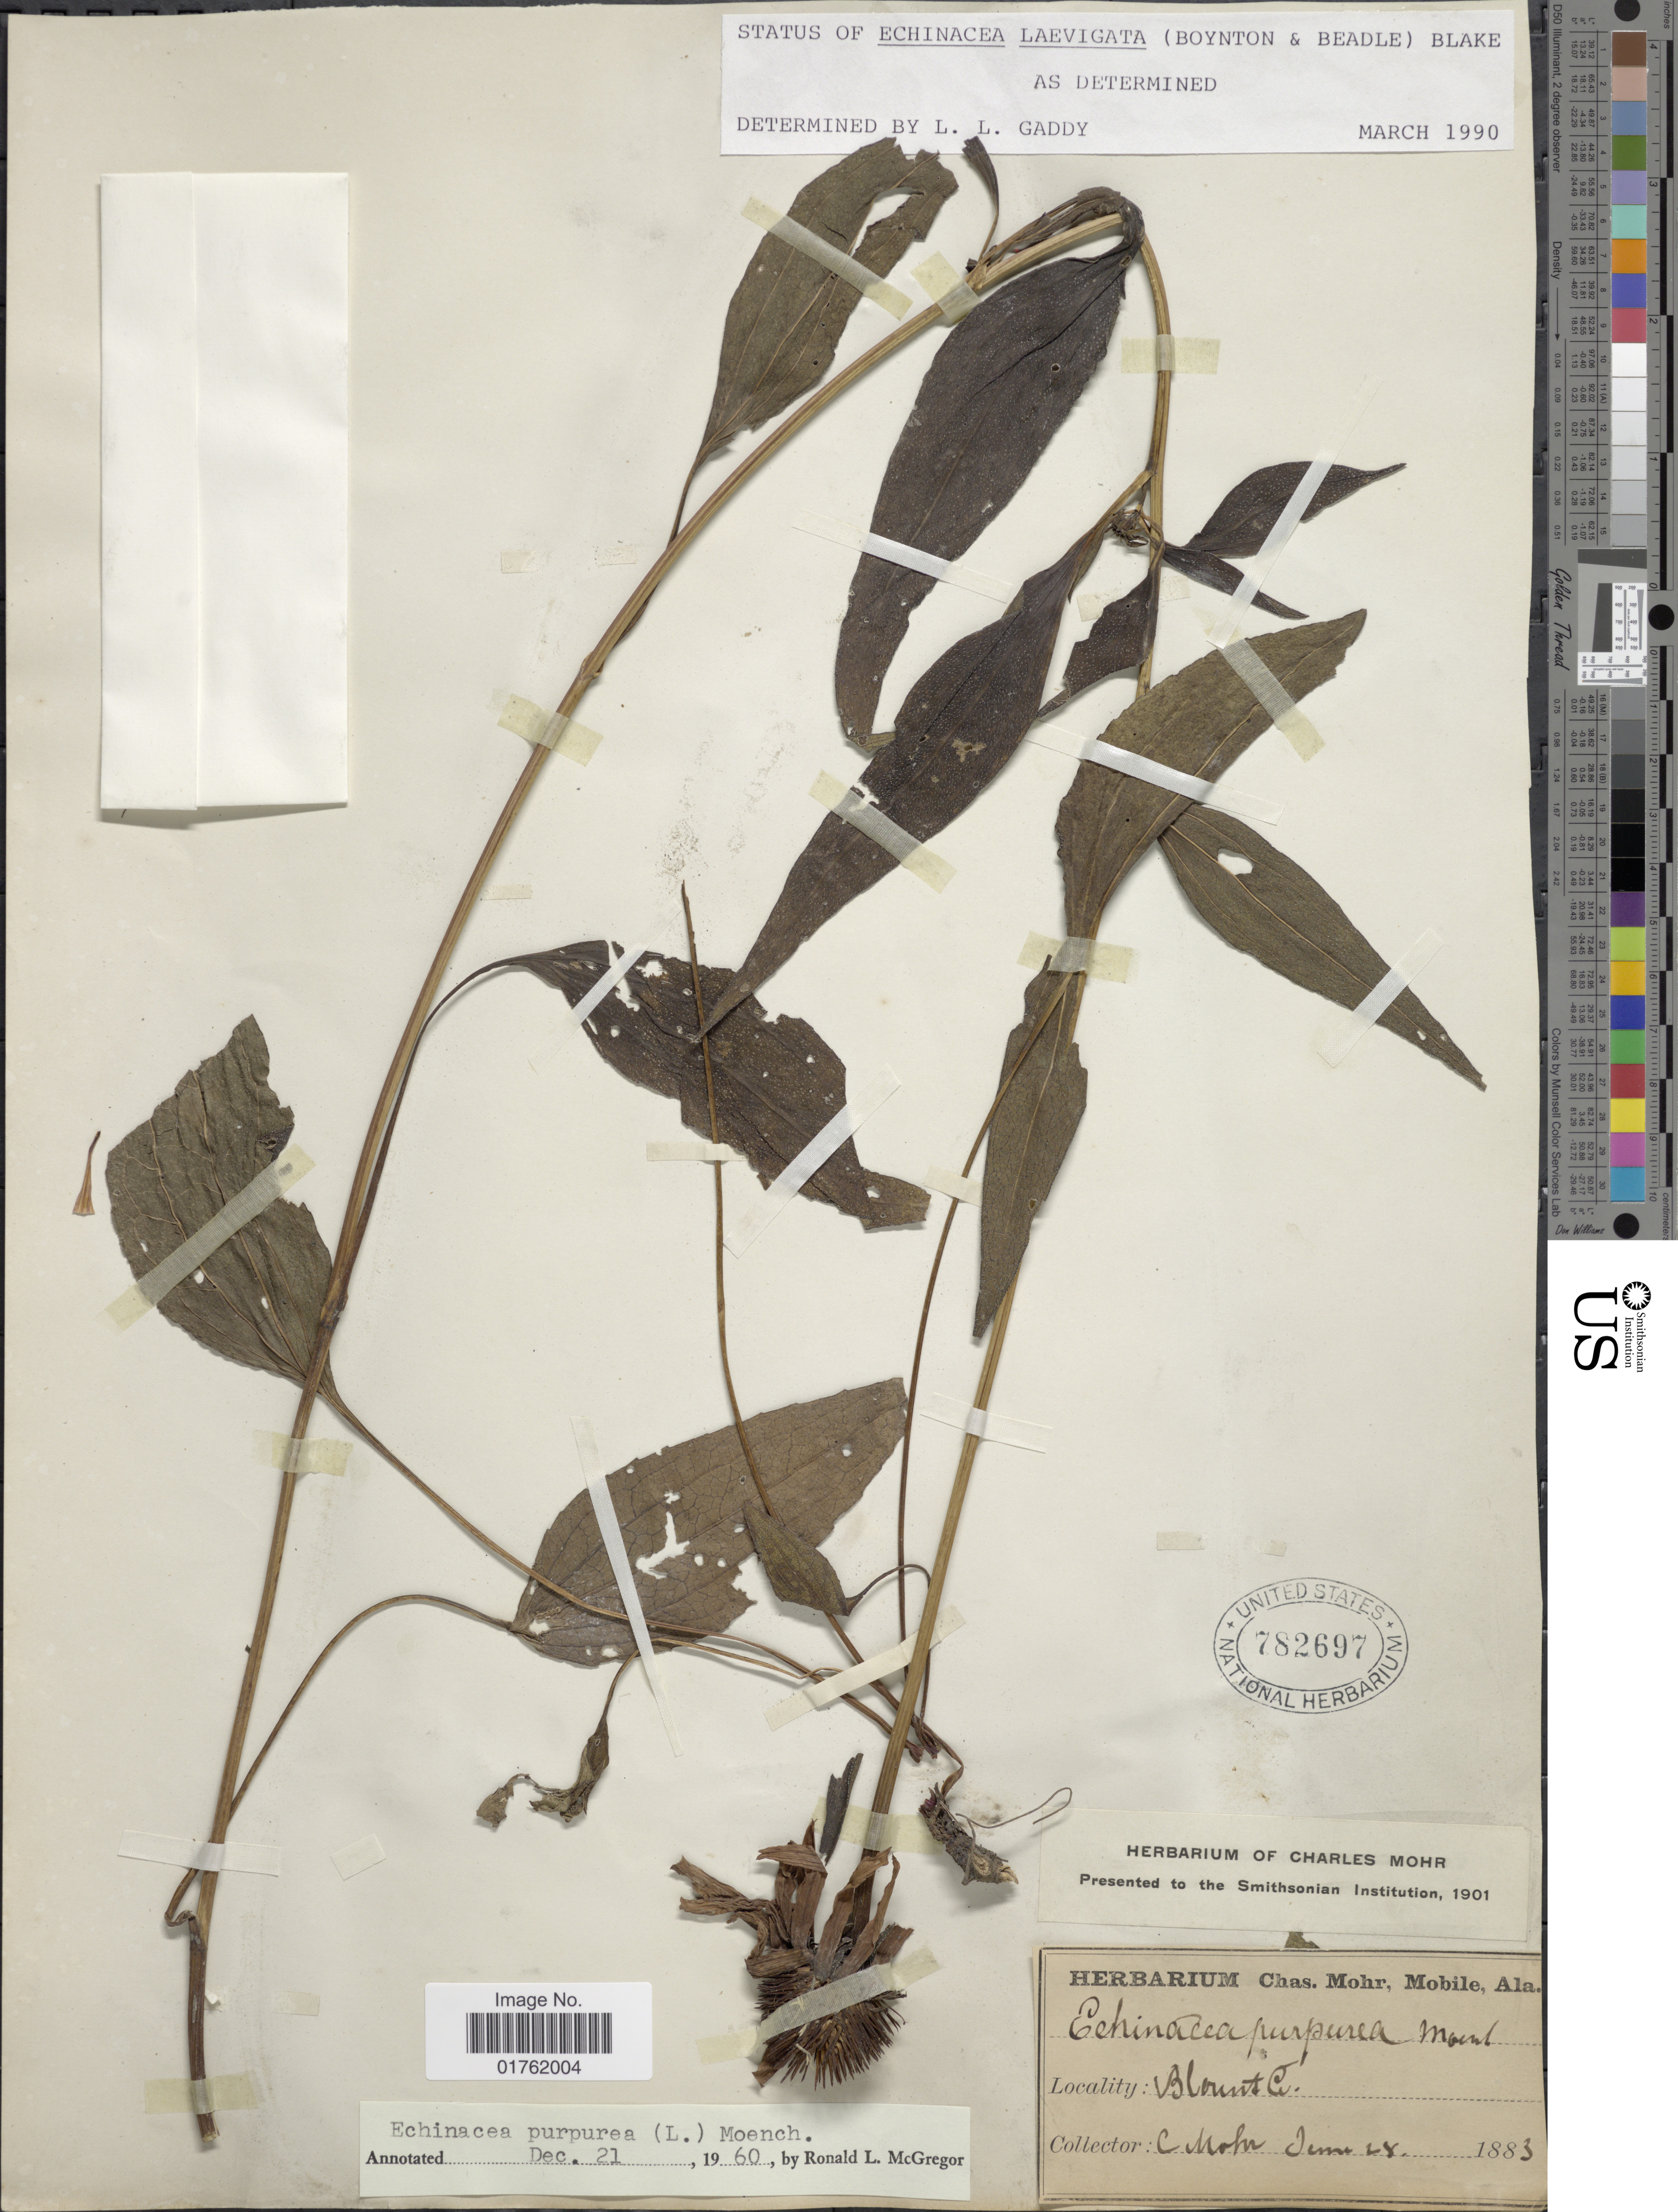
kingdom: Plantae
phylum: Tracheophyta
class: Magnoliopsida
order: Asterales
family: Asteraceae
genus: Echinacea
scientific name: Echinacea purpurea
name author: (L.) Moench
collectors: C. T. Mohr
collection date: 1883-06-28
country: United States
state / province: Alabama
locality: Blount Co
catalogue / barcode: US 782697